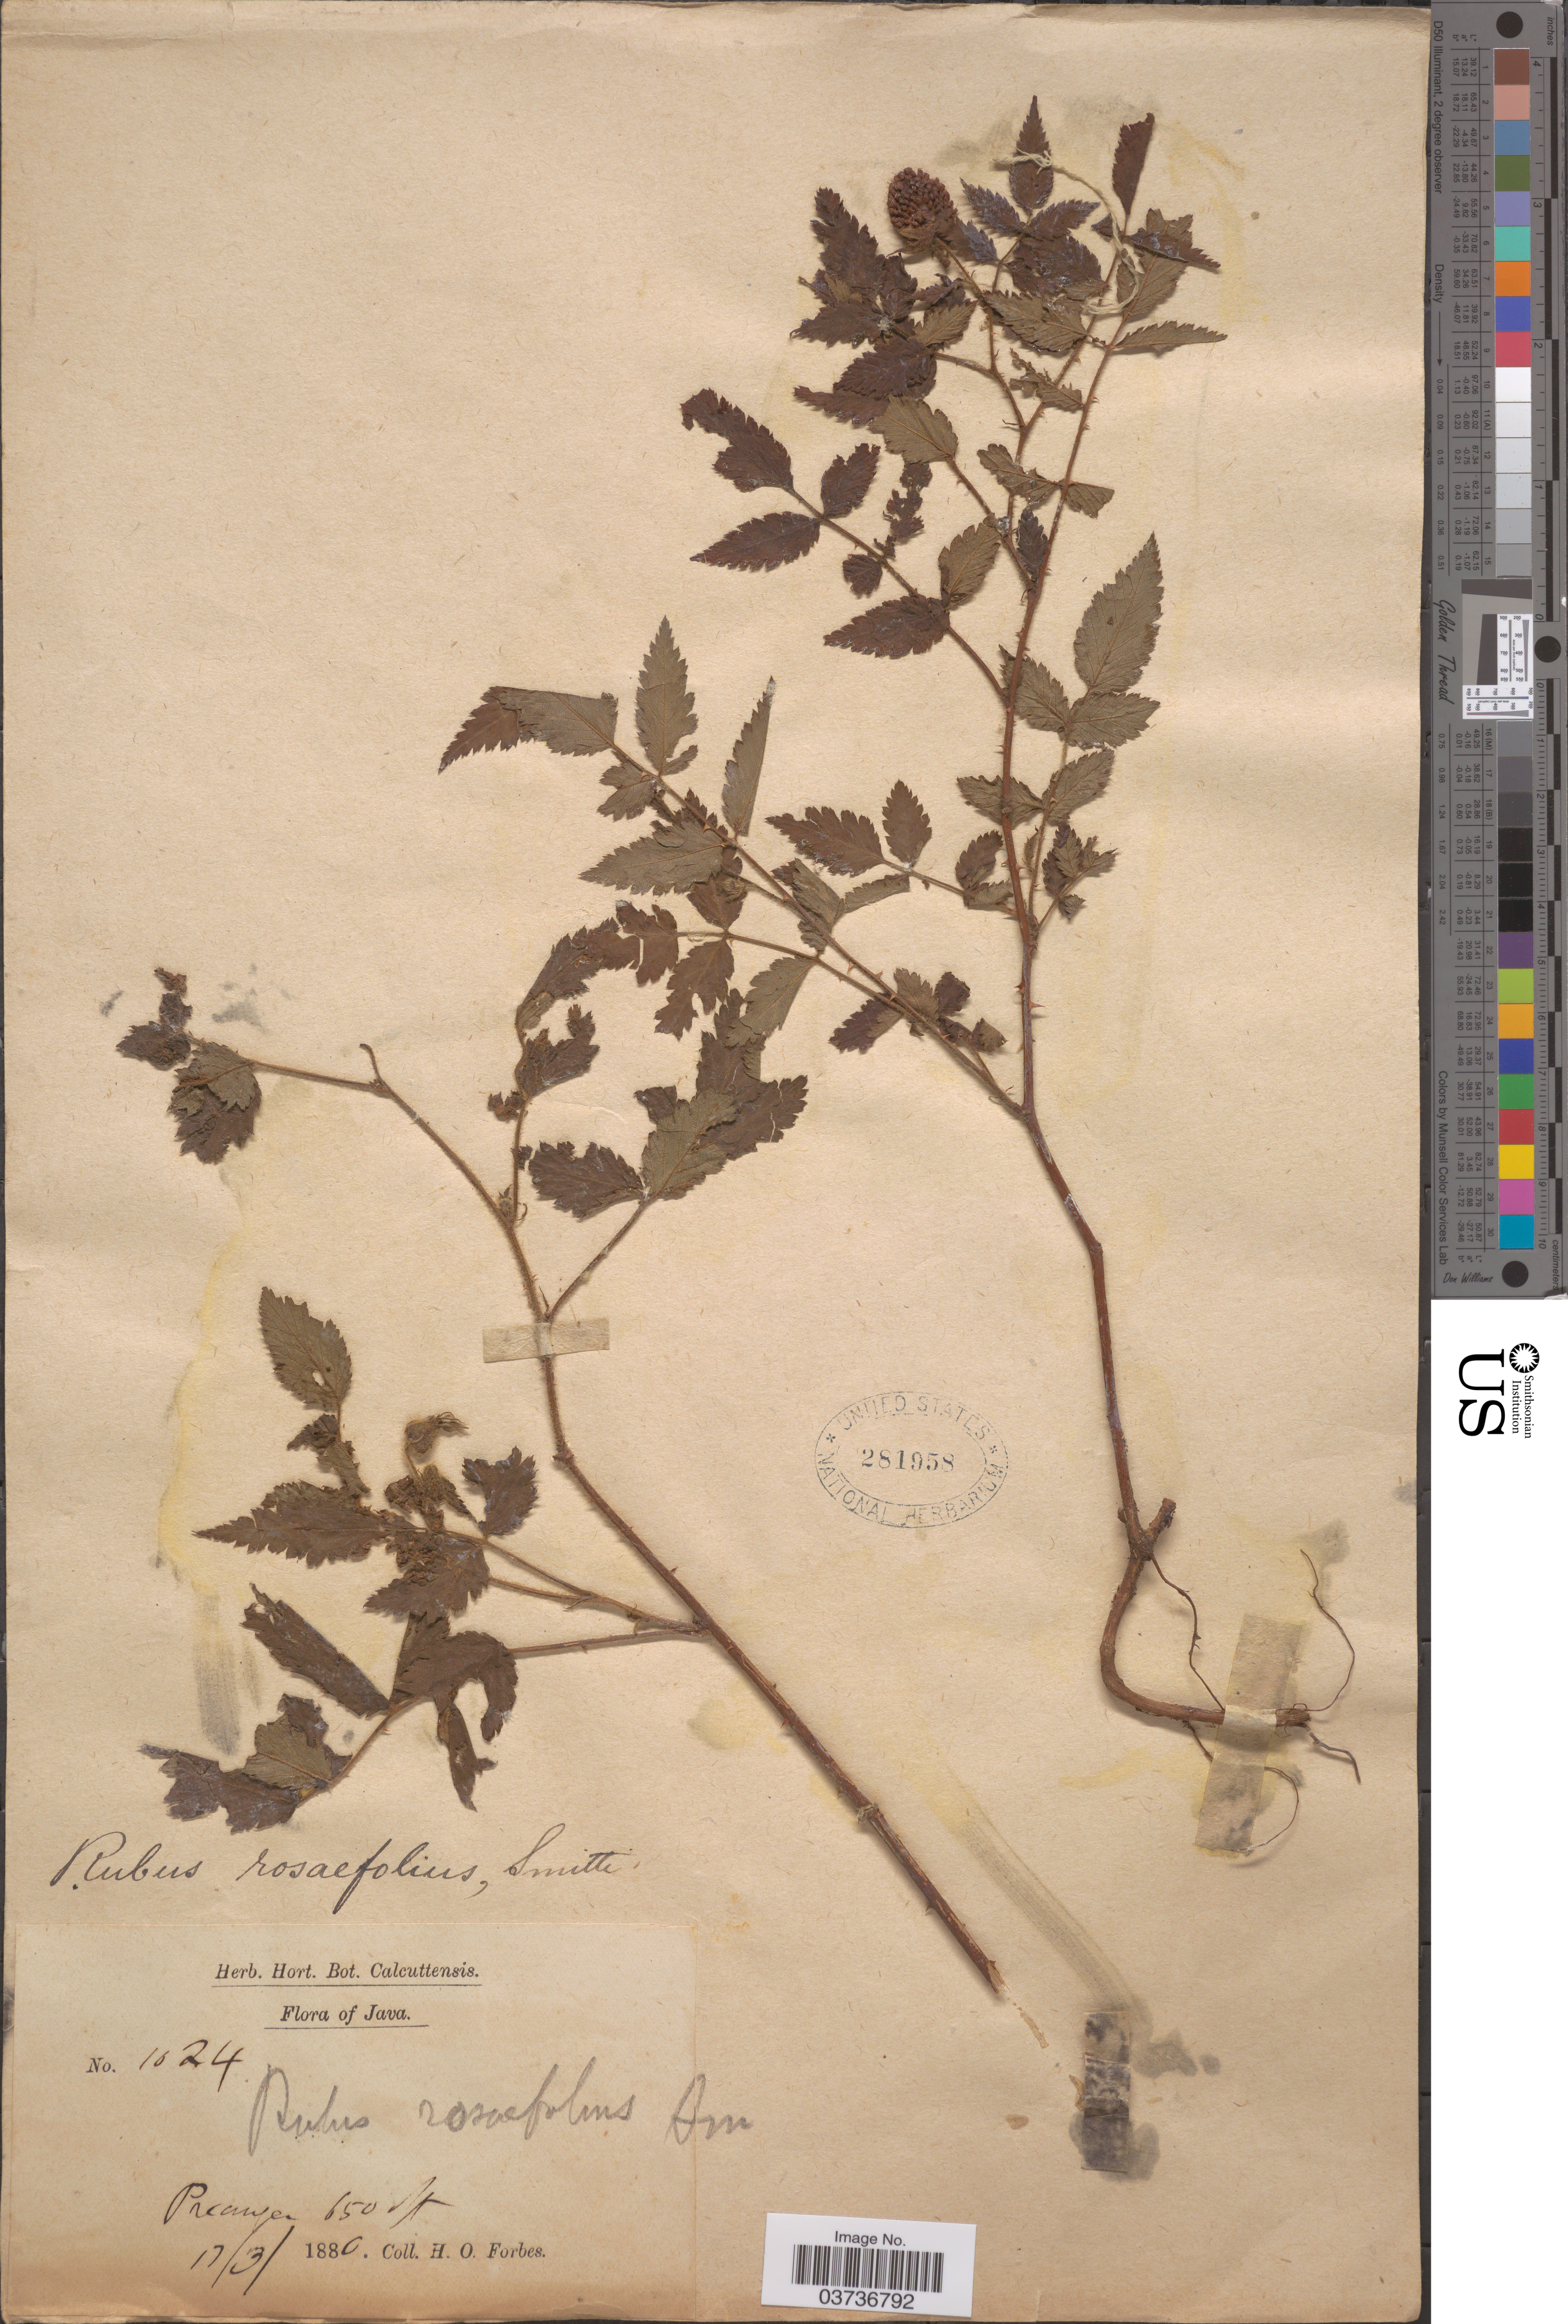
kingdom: Plantae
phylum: Tracheophyta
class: Magnoliopsida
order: Rosales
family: Rosaceae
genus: Rubus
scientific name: Rubus rosaefolius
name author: Sm.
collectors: H. O. Forbes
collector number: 1024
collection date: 1880-03-17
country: Indonesia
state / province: Java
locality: Preanger.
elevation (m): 198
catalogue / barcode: US 281958